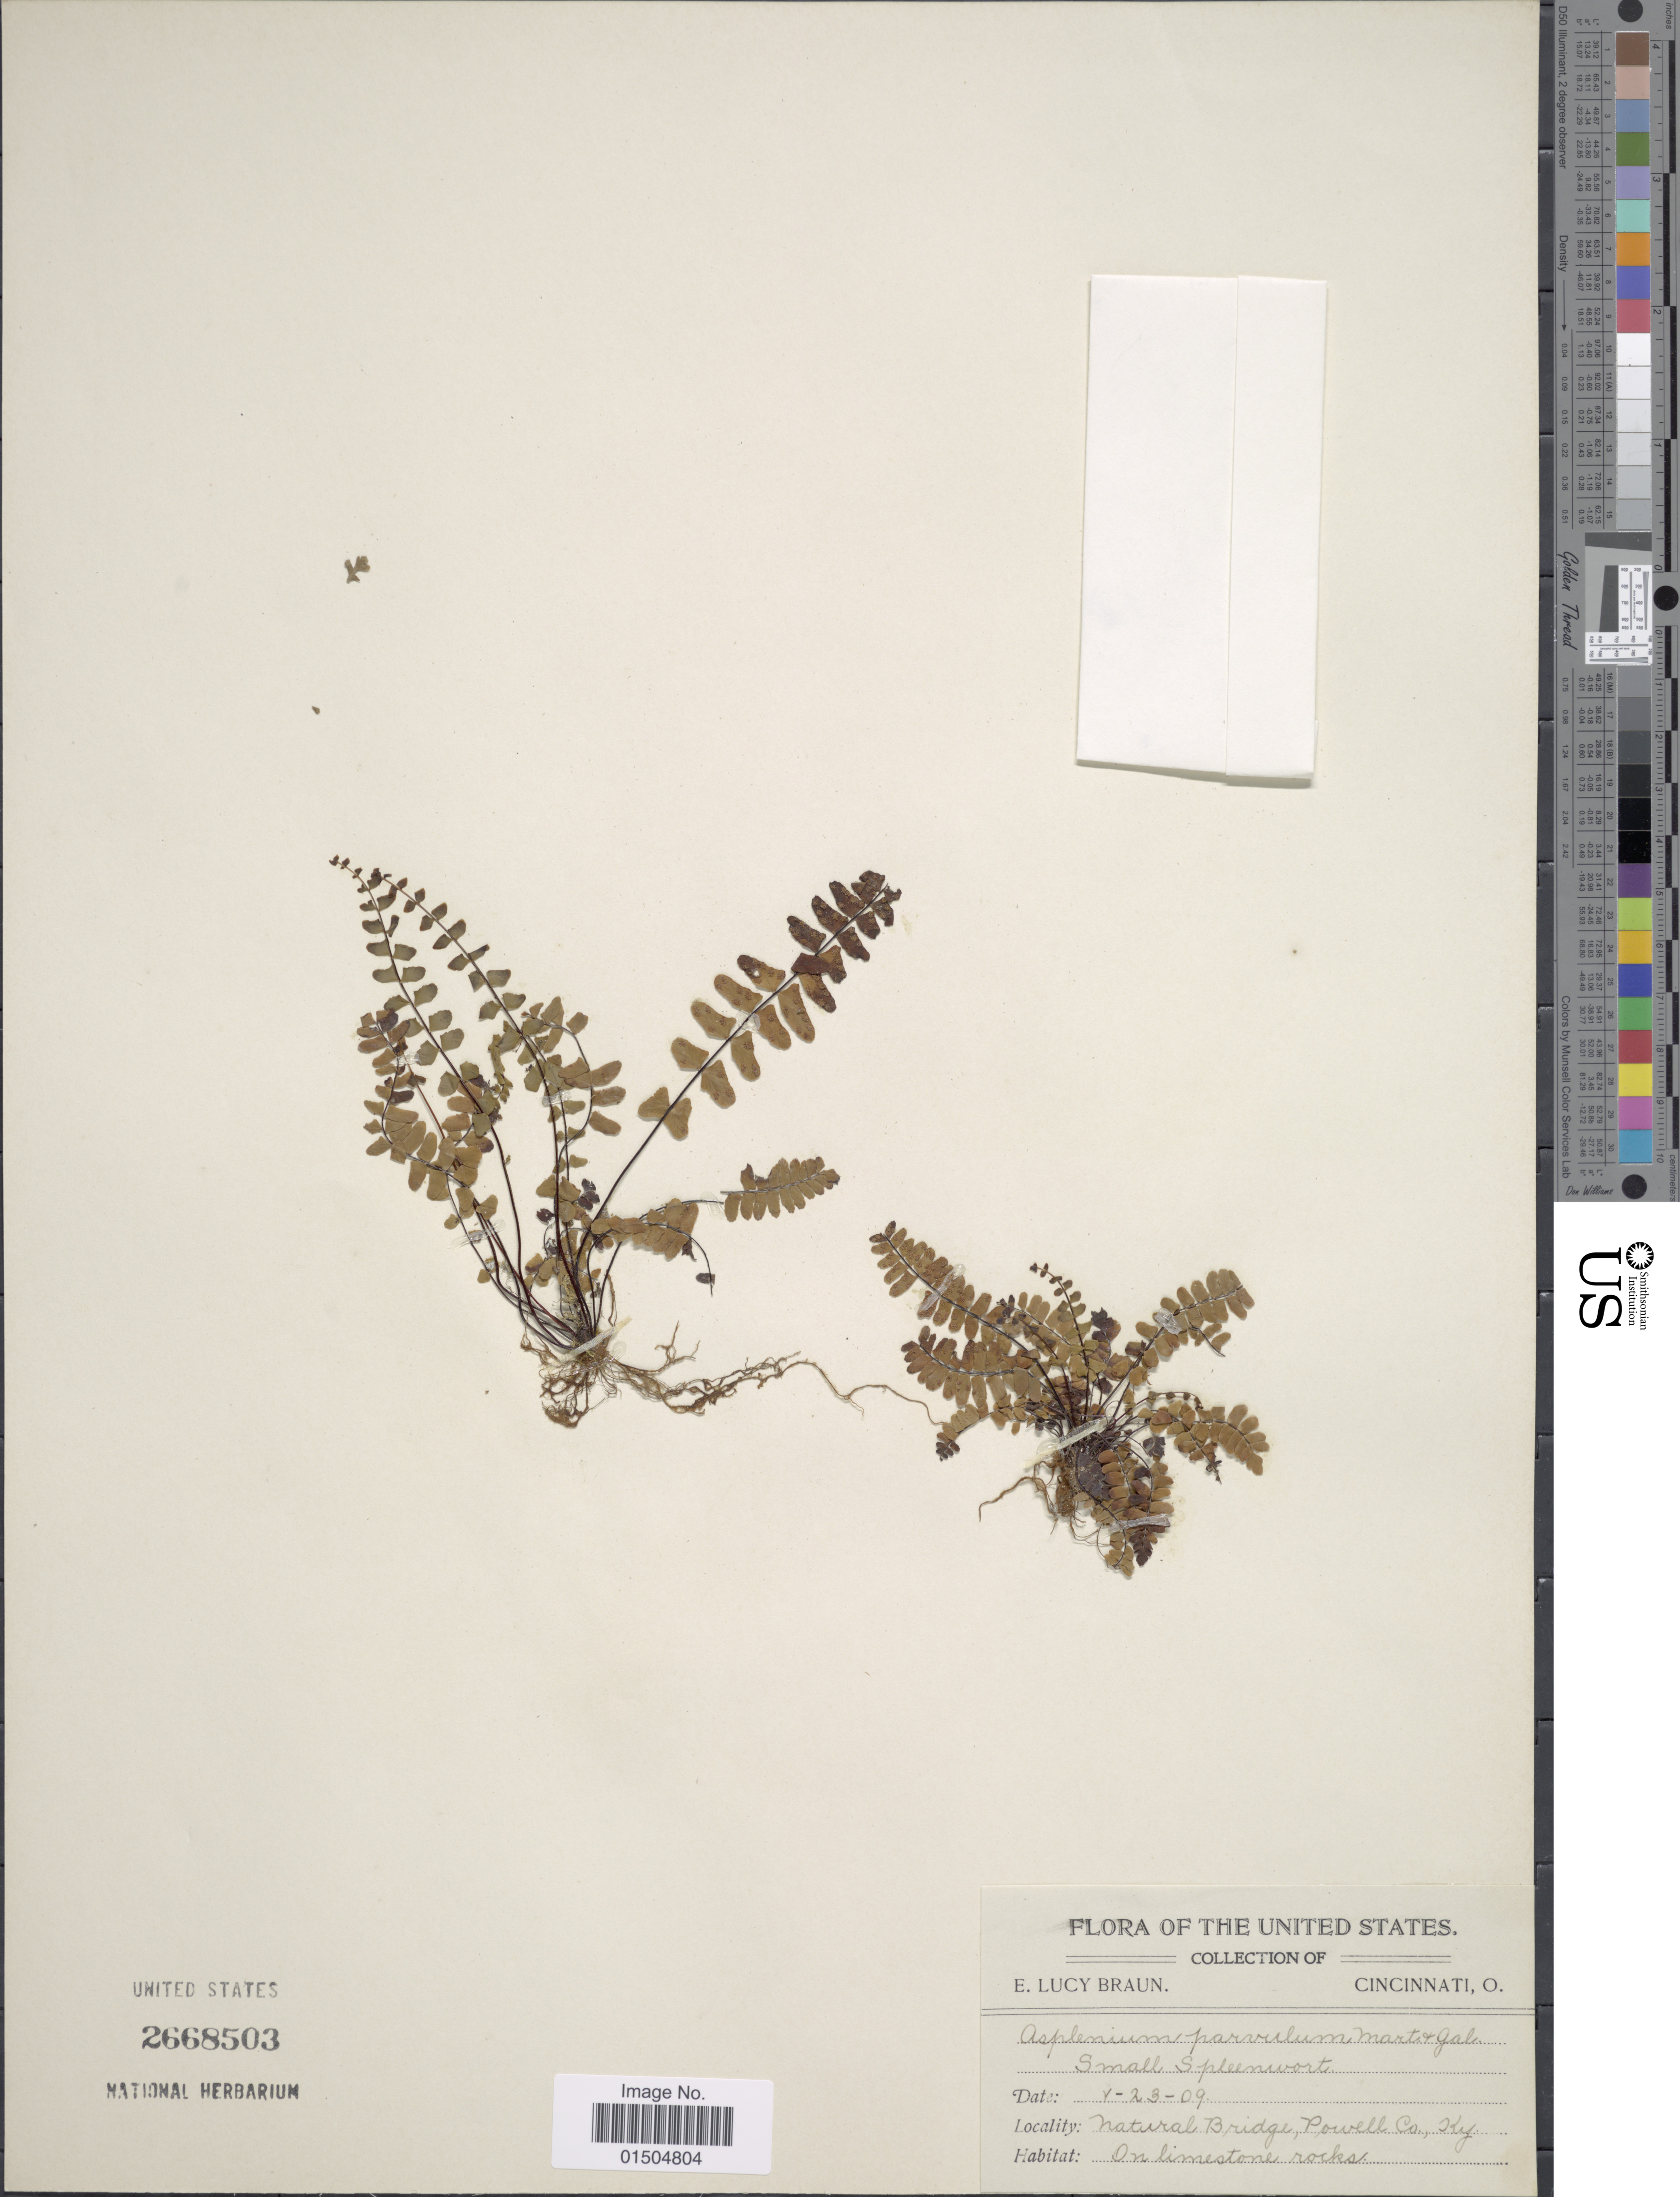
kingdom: Plantae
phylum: Tracheophyta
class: Polypodiopsida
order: Polypodiales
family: Aspleniaceae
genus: Asplenium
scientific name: Asplenium trichomanes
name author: L.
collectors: E. L. Braun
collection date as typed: Transcribed d/m/y: 23/5/9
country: United States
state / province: Kentucky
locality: Natural Bridge, Powell Co.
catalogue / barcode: US 2668503